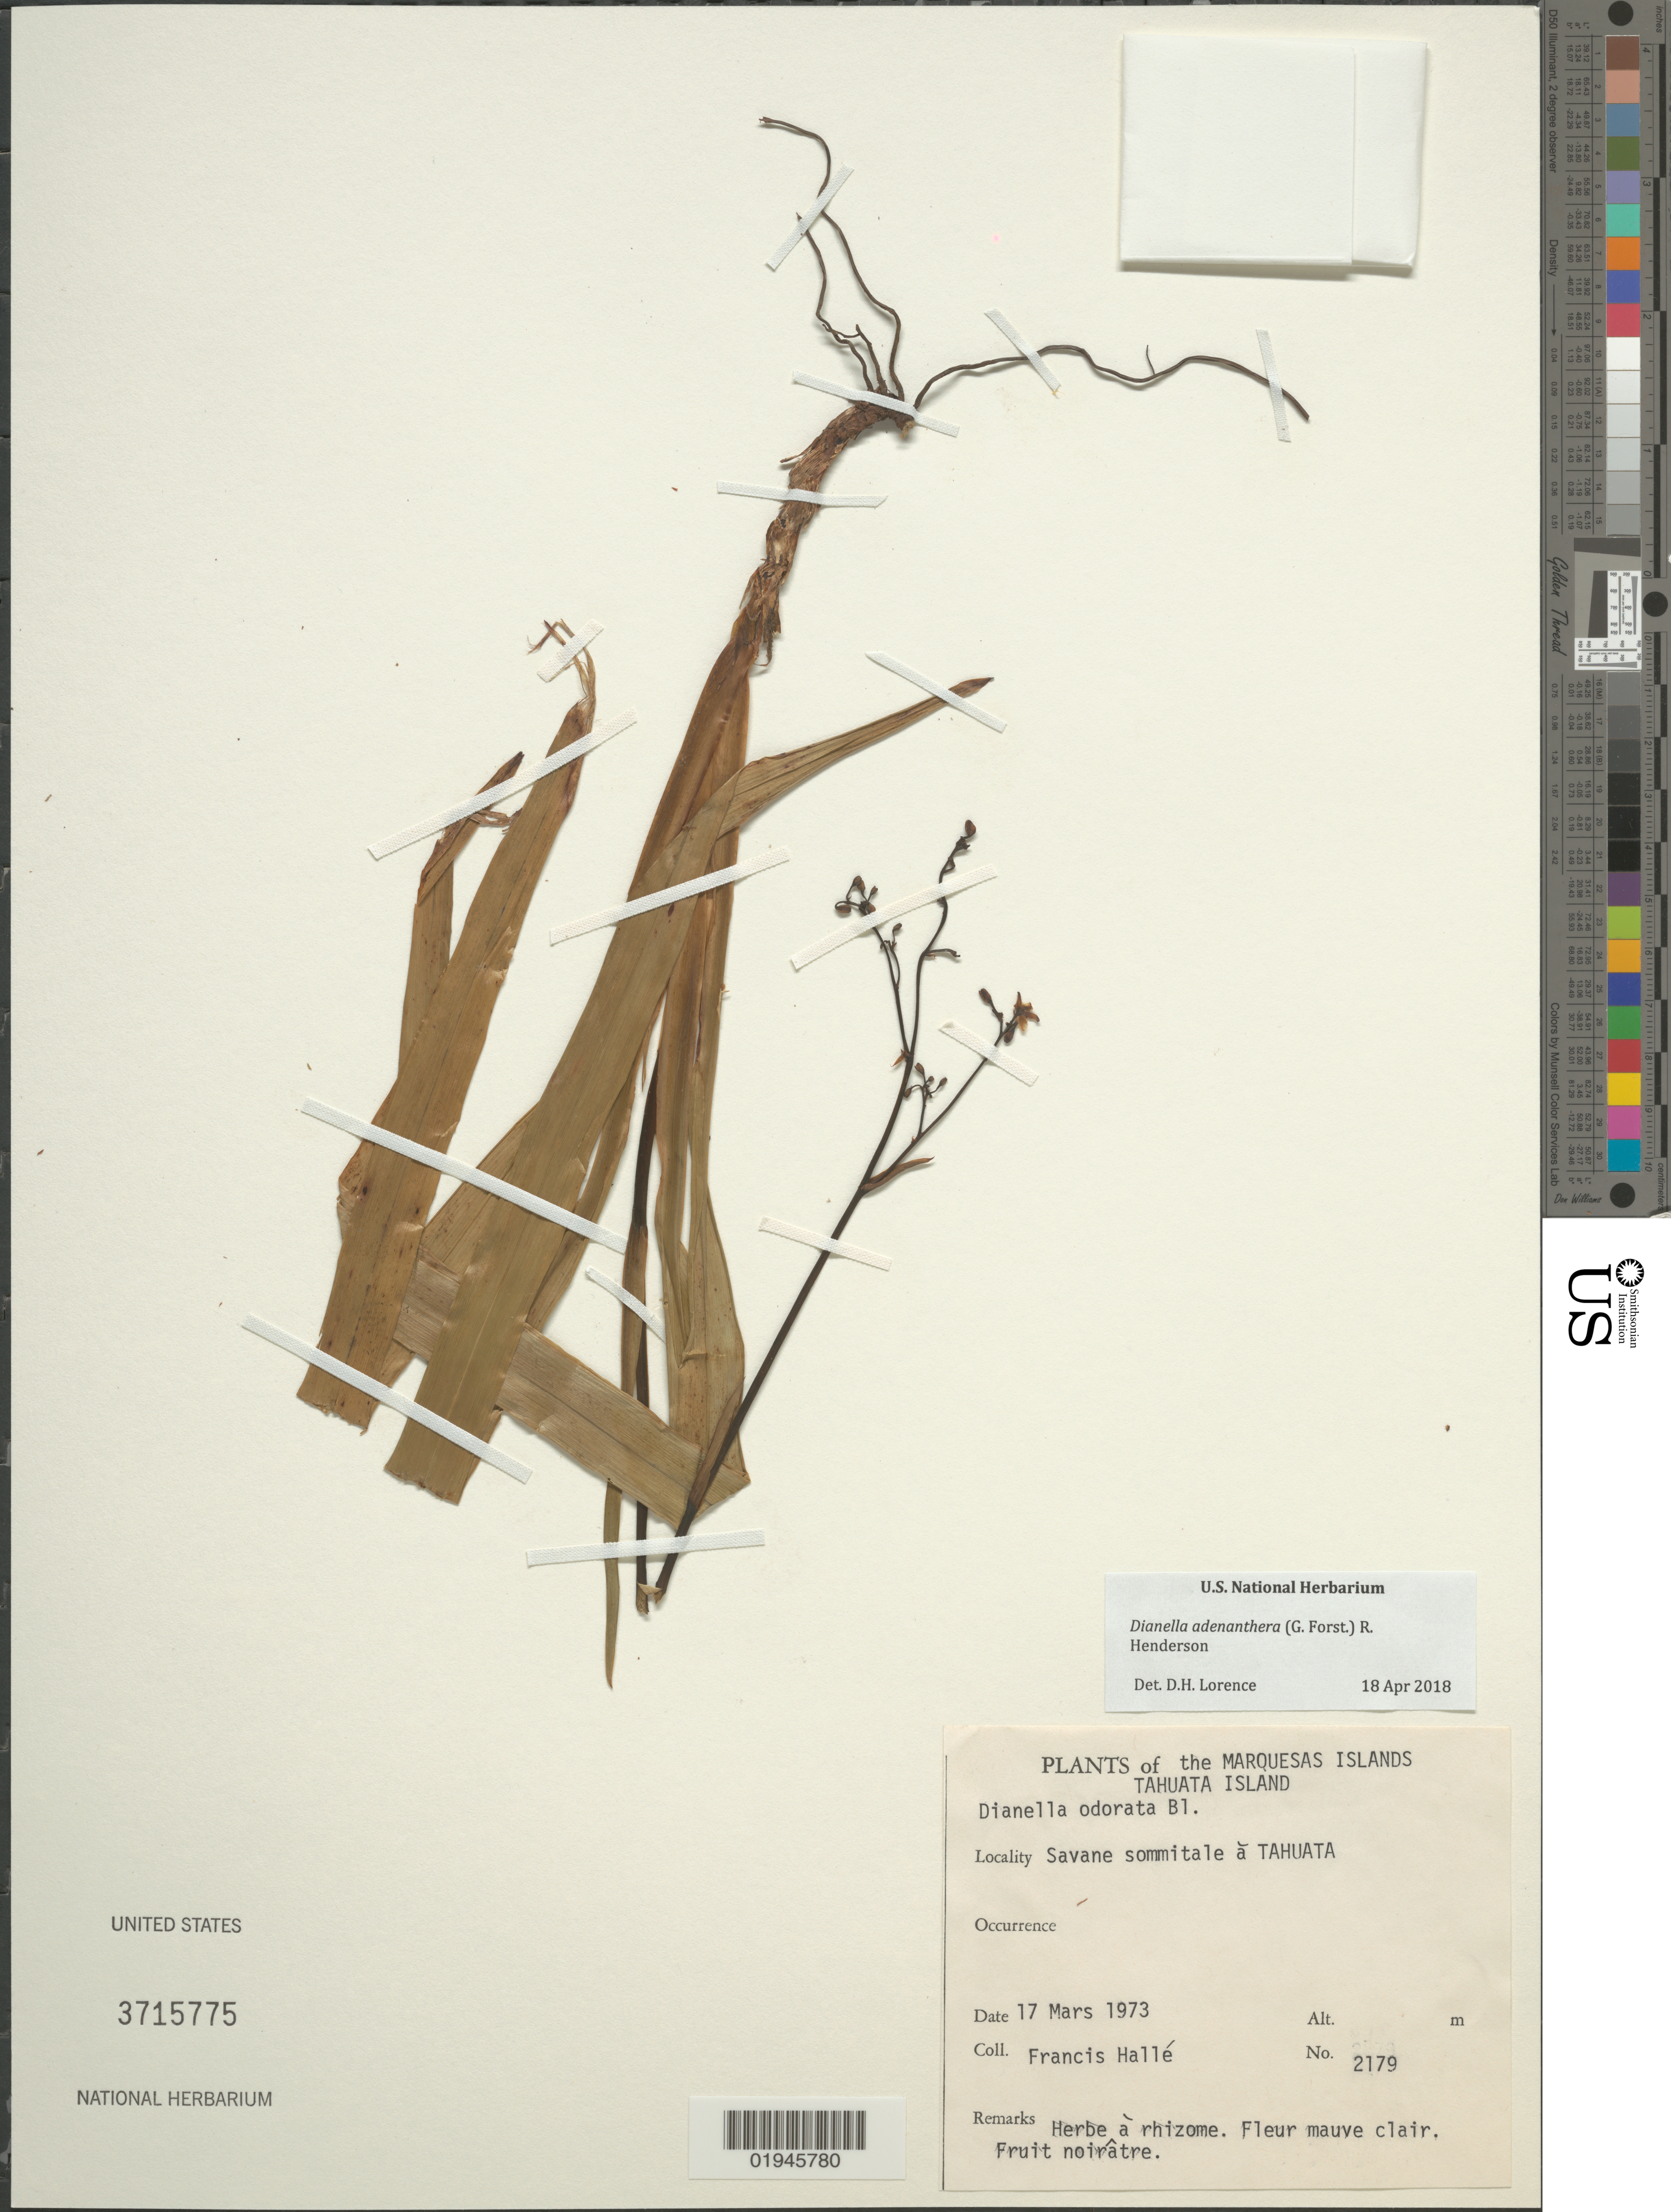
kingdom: Plantae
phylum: Tracheophyta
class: Liliopsida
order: Asparagales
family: Asphodelaceae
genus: Dianella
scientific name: Dianella adenanthera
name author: (G. Forst.) R.J.F. Hend.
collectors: F. Hallé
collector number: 2179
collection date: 1973-03-17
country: French Polynesia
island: Tahuata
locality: Savane sommitale à Tahuata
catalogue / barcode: US 3715775